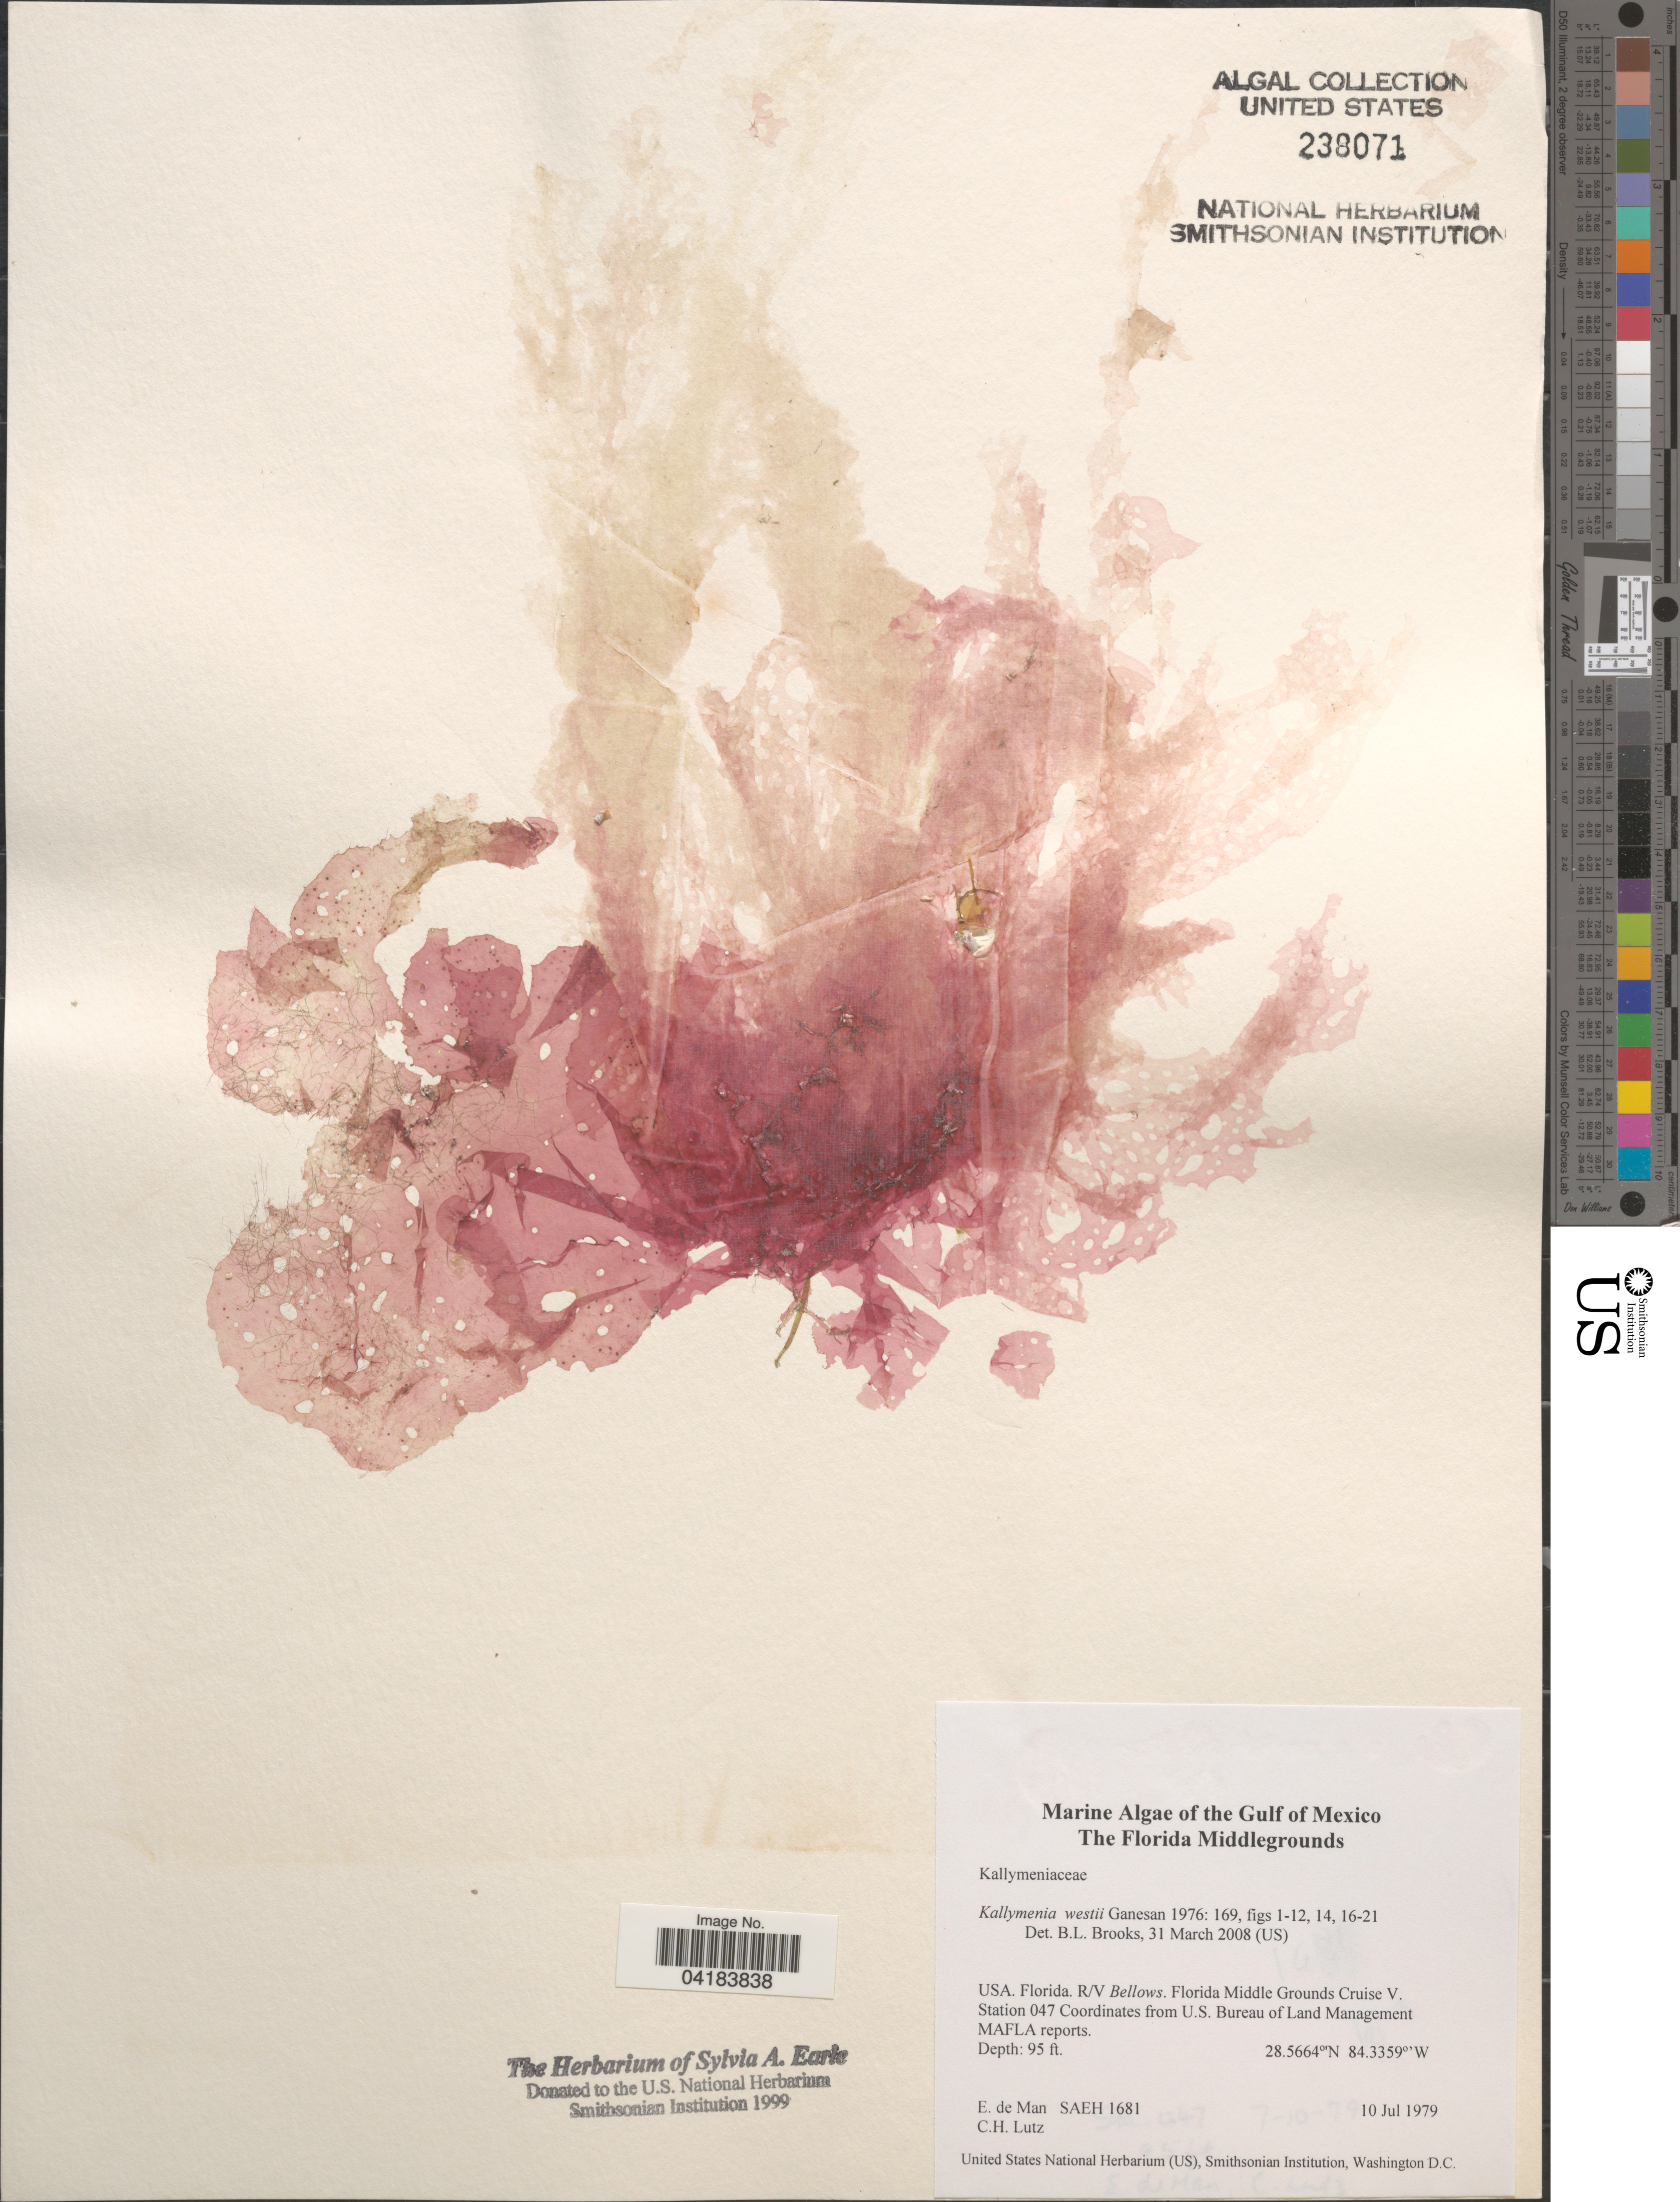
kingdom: Plantae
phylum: Rhodophyta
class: Florideophyceae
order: Gigartinales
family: Kallymeniaceae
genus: Austrokallymenia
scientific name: Austrokallymenia westii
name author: (Ganesan) C.W. Schneid. & G.W. Saunders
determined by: Algae name updating Project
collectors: E. de Man & C. Lutz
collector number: SAEH1681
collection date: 1979-07-10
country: United States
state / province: Florida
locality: Gulf of Mexico. R/V Bellows. Florida Middle Grounds Cruise V. Station 047.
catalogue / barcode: US 238071